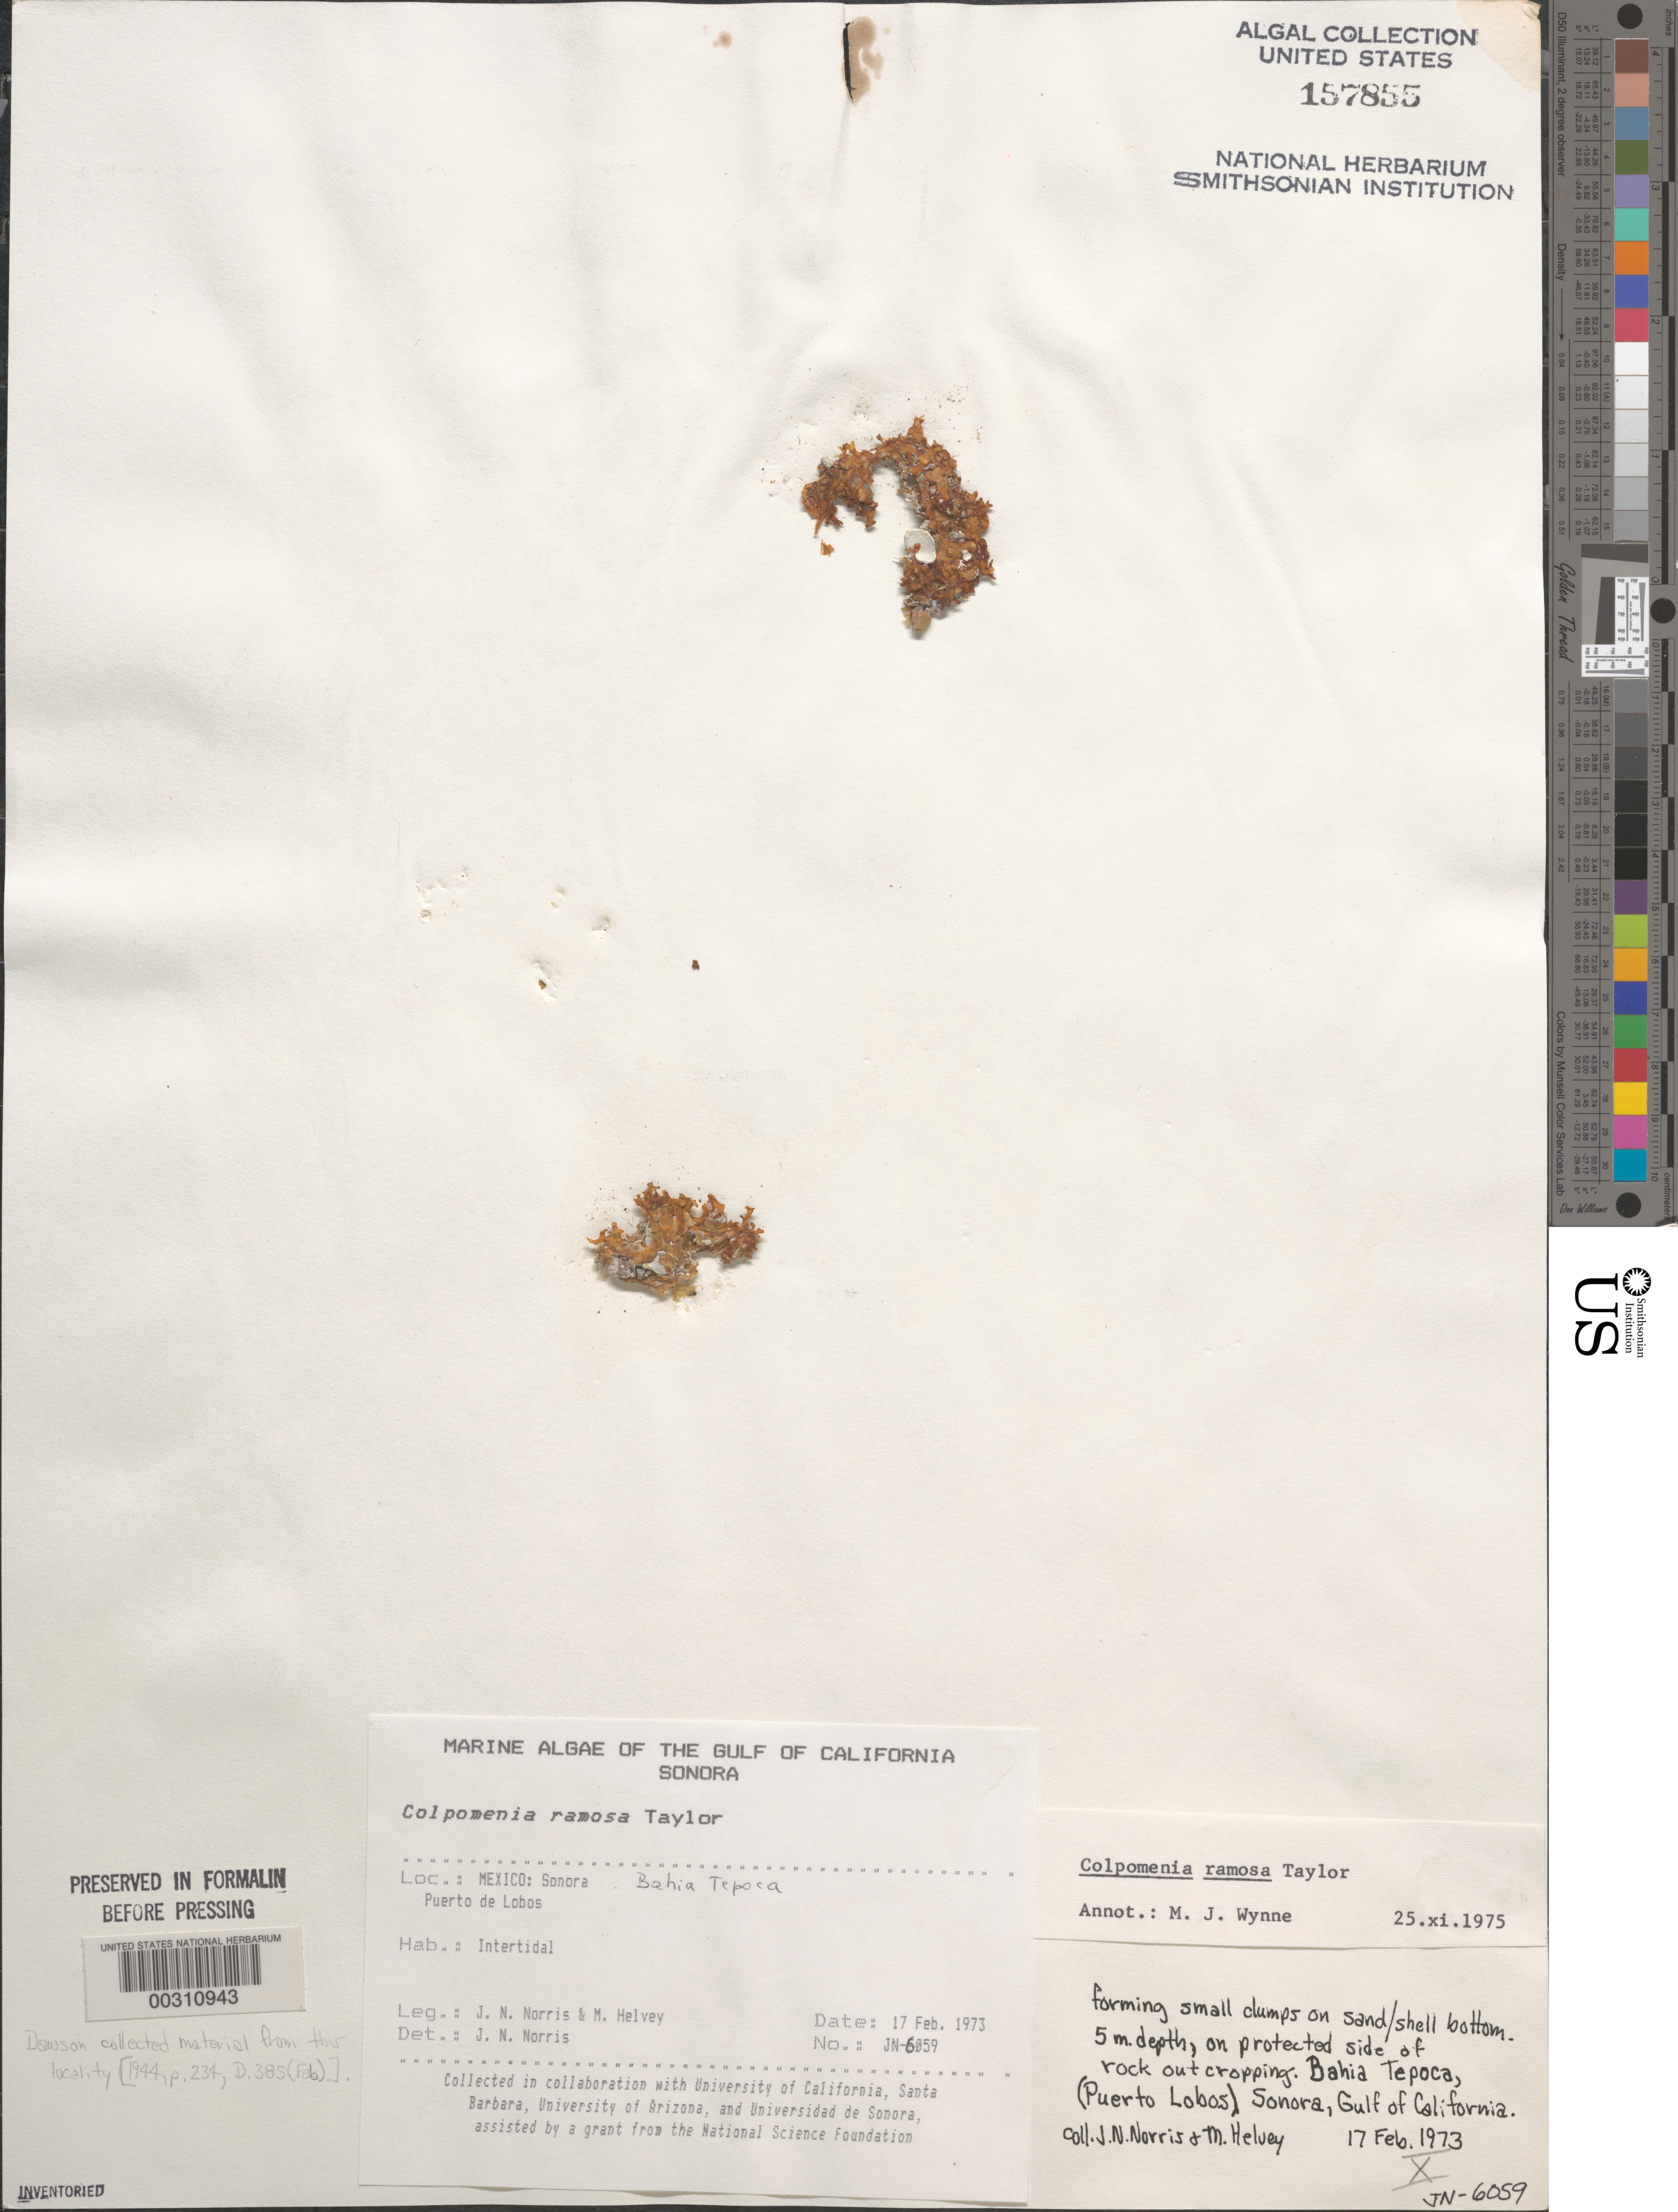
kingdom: Chromista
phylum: Ochrophyta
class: Phaeophyceae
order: Scytosiphonales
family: Scytosiphonaceae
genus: Colpomenia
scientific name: Colpomenia ramosa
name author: W.R. Taylor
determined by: Wynne, M. J.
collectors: J. N. Norris & M. Helvey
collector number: JN-6059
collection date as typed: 17 Feb 1973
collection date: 1973-02-17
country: Mexico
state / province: Sonora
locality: Puerto de Lobos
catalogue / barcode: US 157855